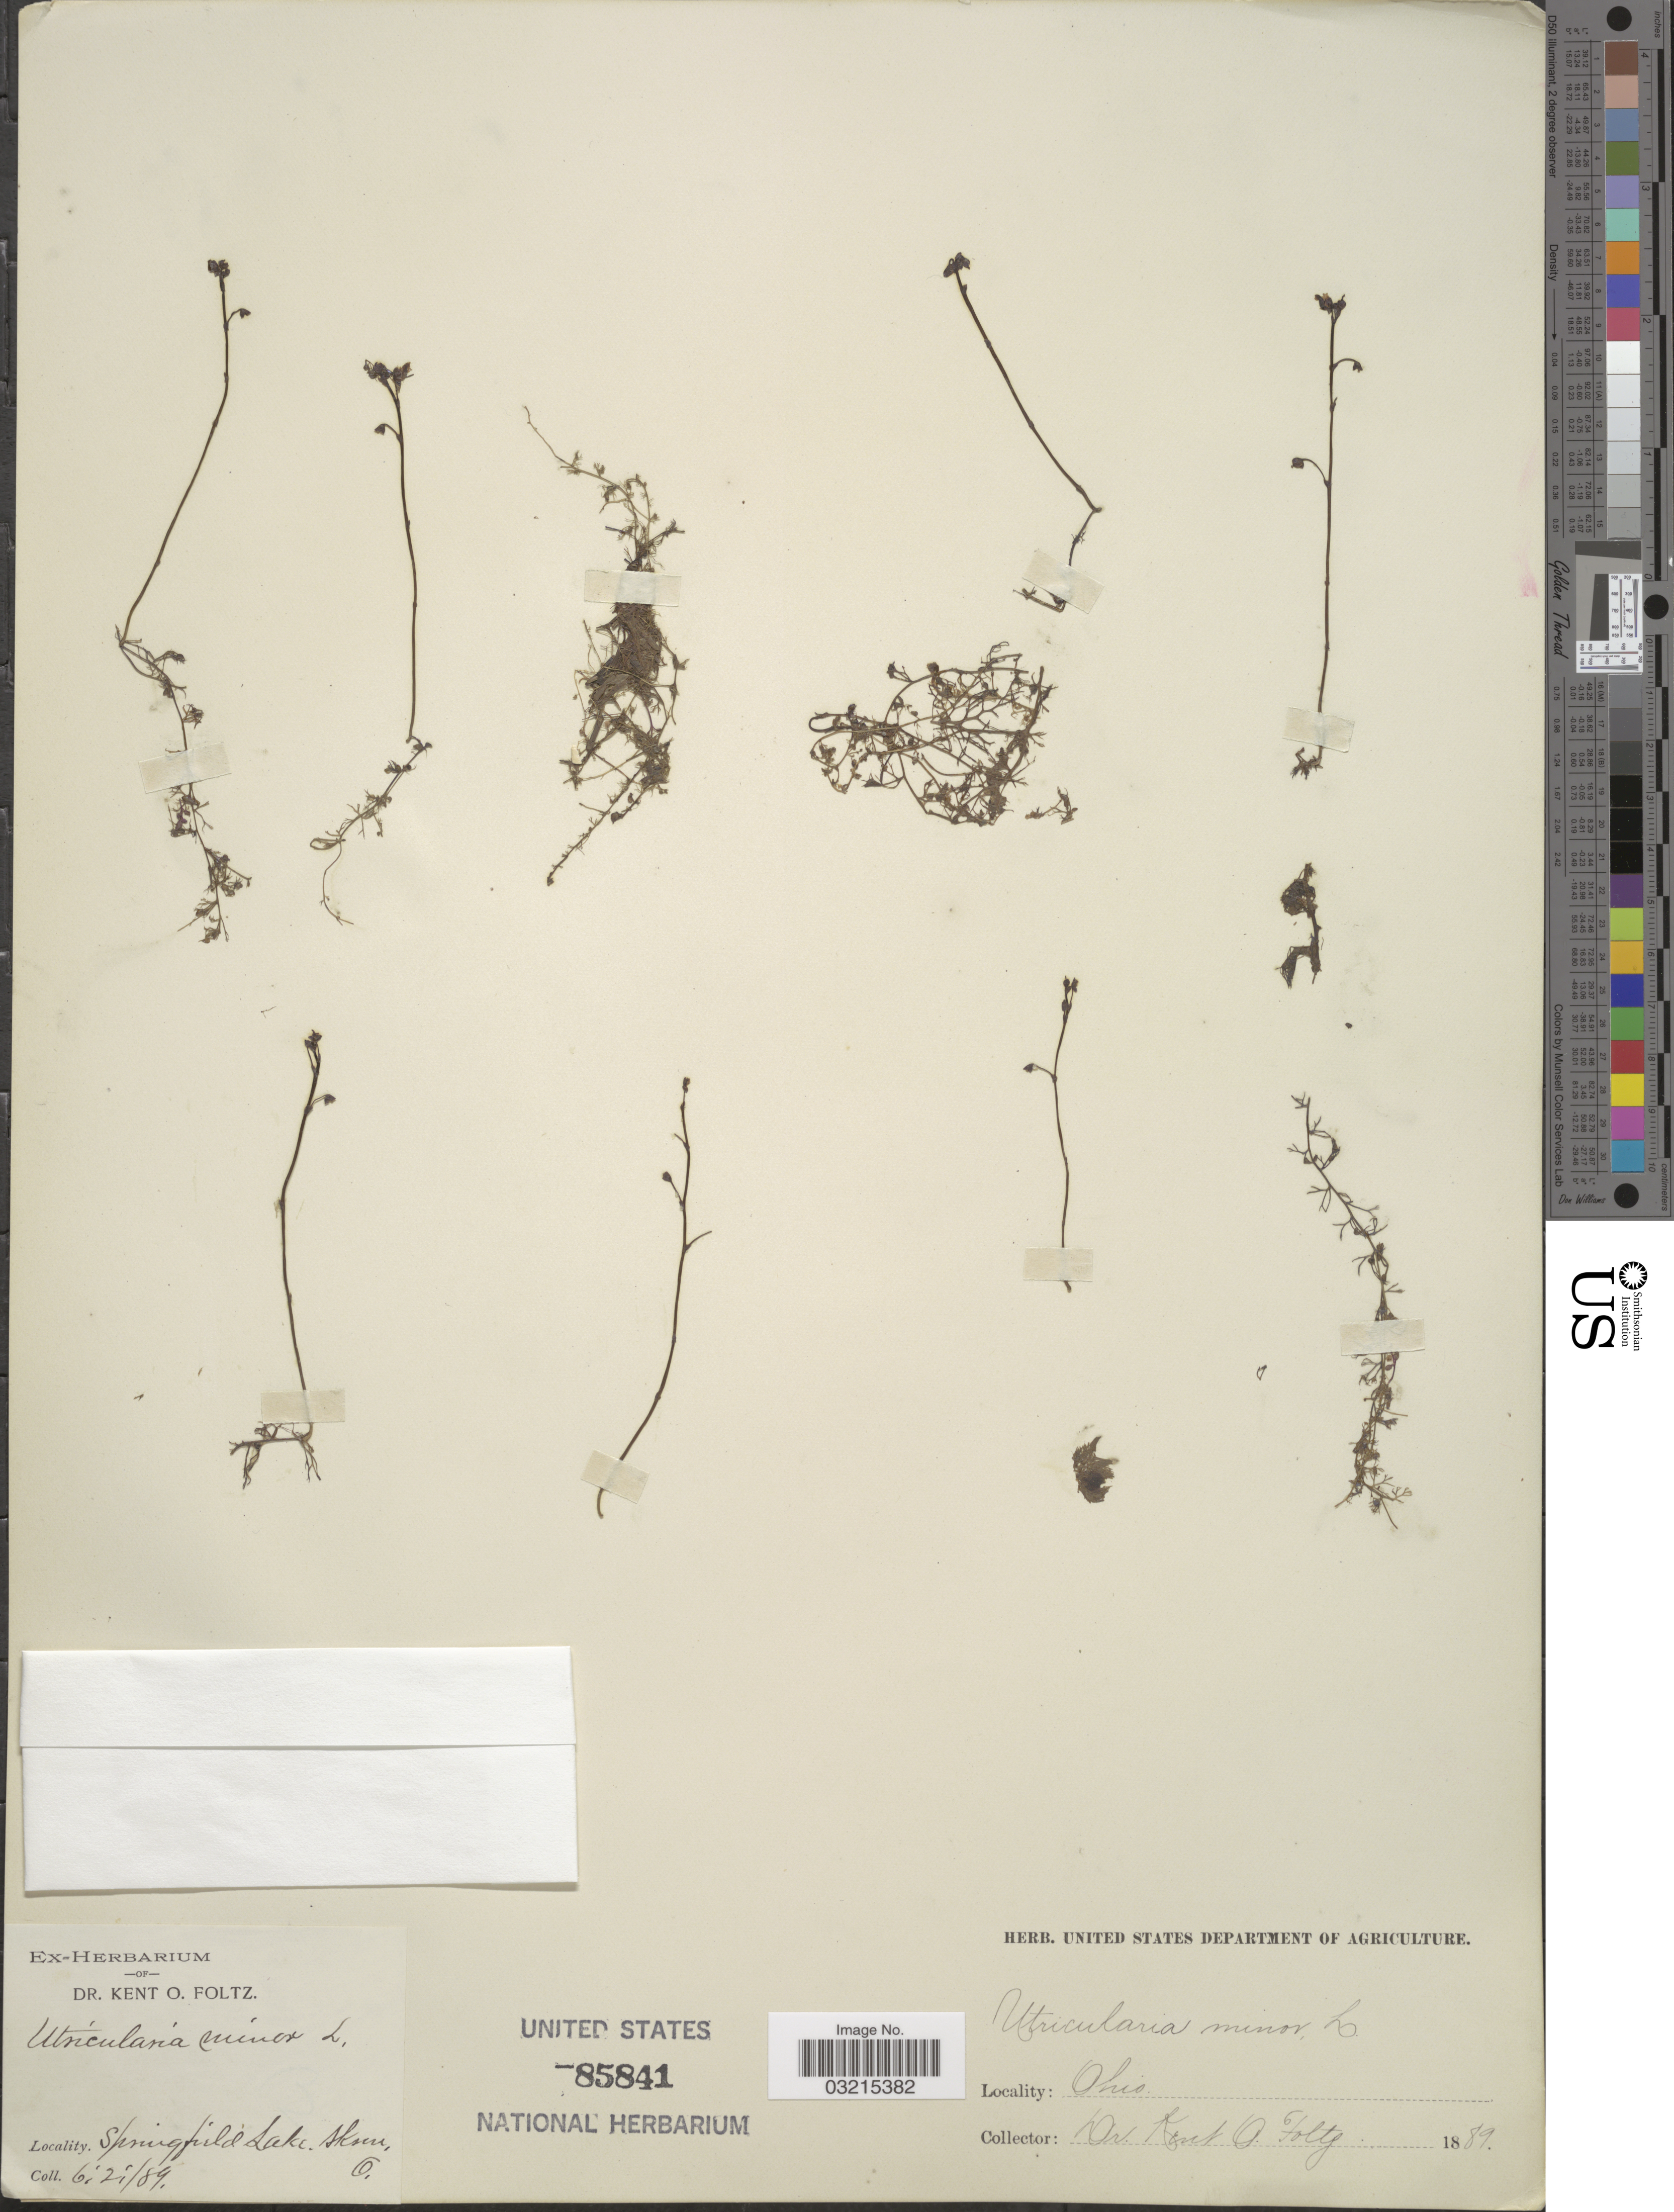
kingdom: Plantae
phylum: Tracheophyta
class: Magnoliopsida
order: Lamiales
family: Lentibulariaceae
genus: Utricularia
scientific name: Utricularia minor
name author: L.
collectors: K. Foltz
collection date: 1889-06-02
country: United States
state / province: Ohio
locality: Springfield Lake. Aksen.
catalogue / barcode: US 85841